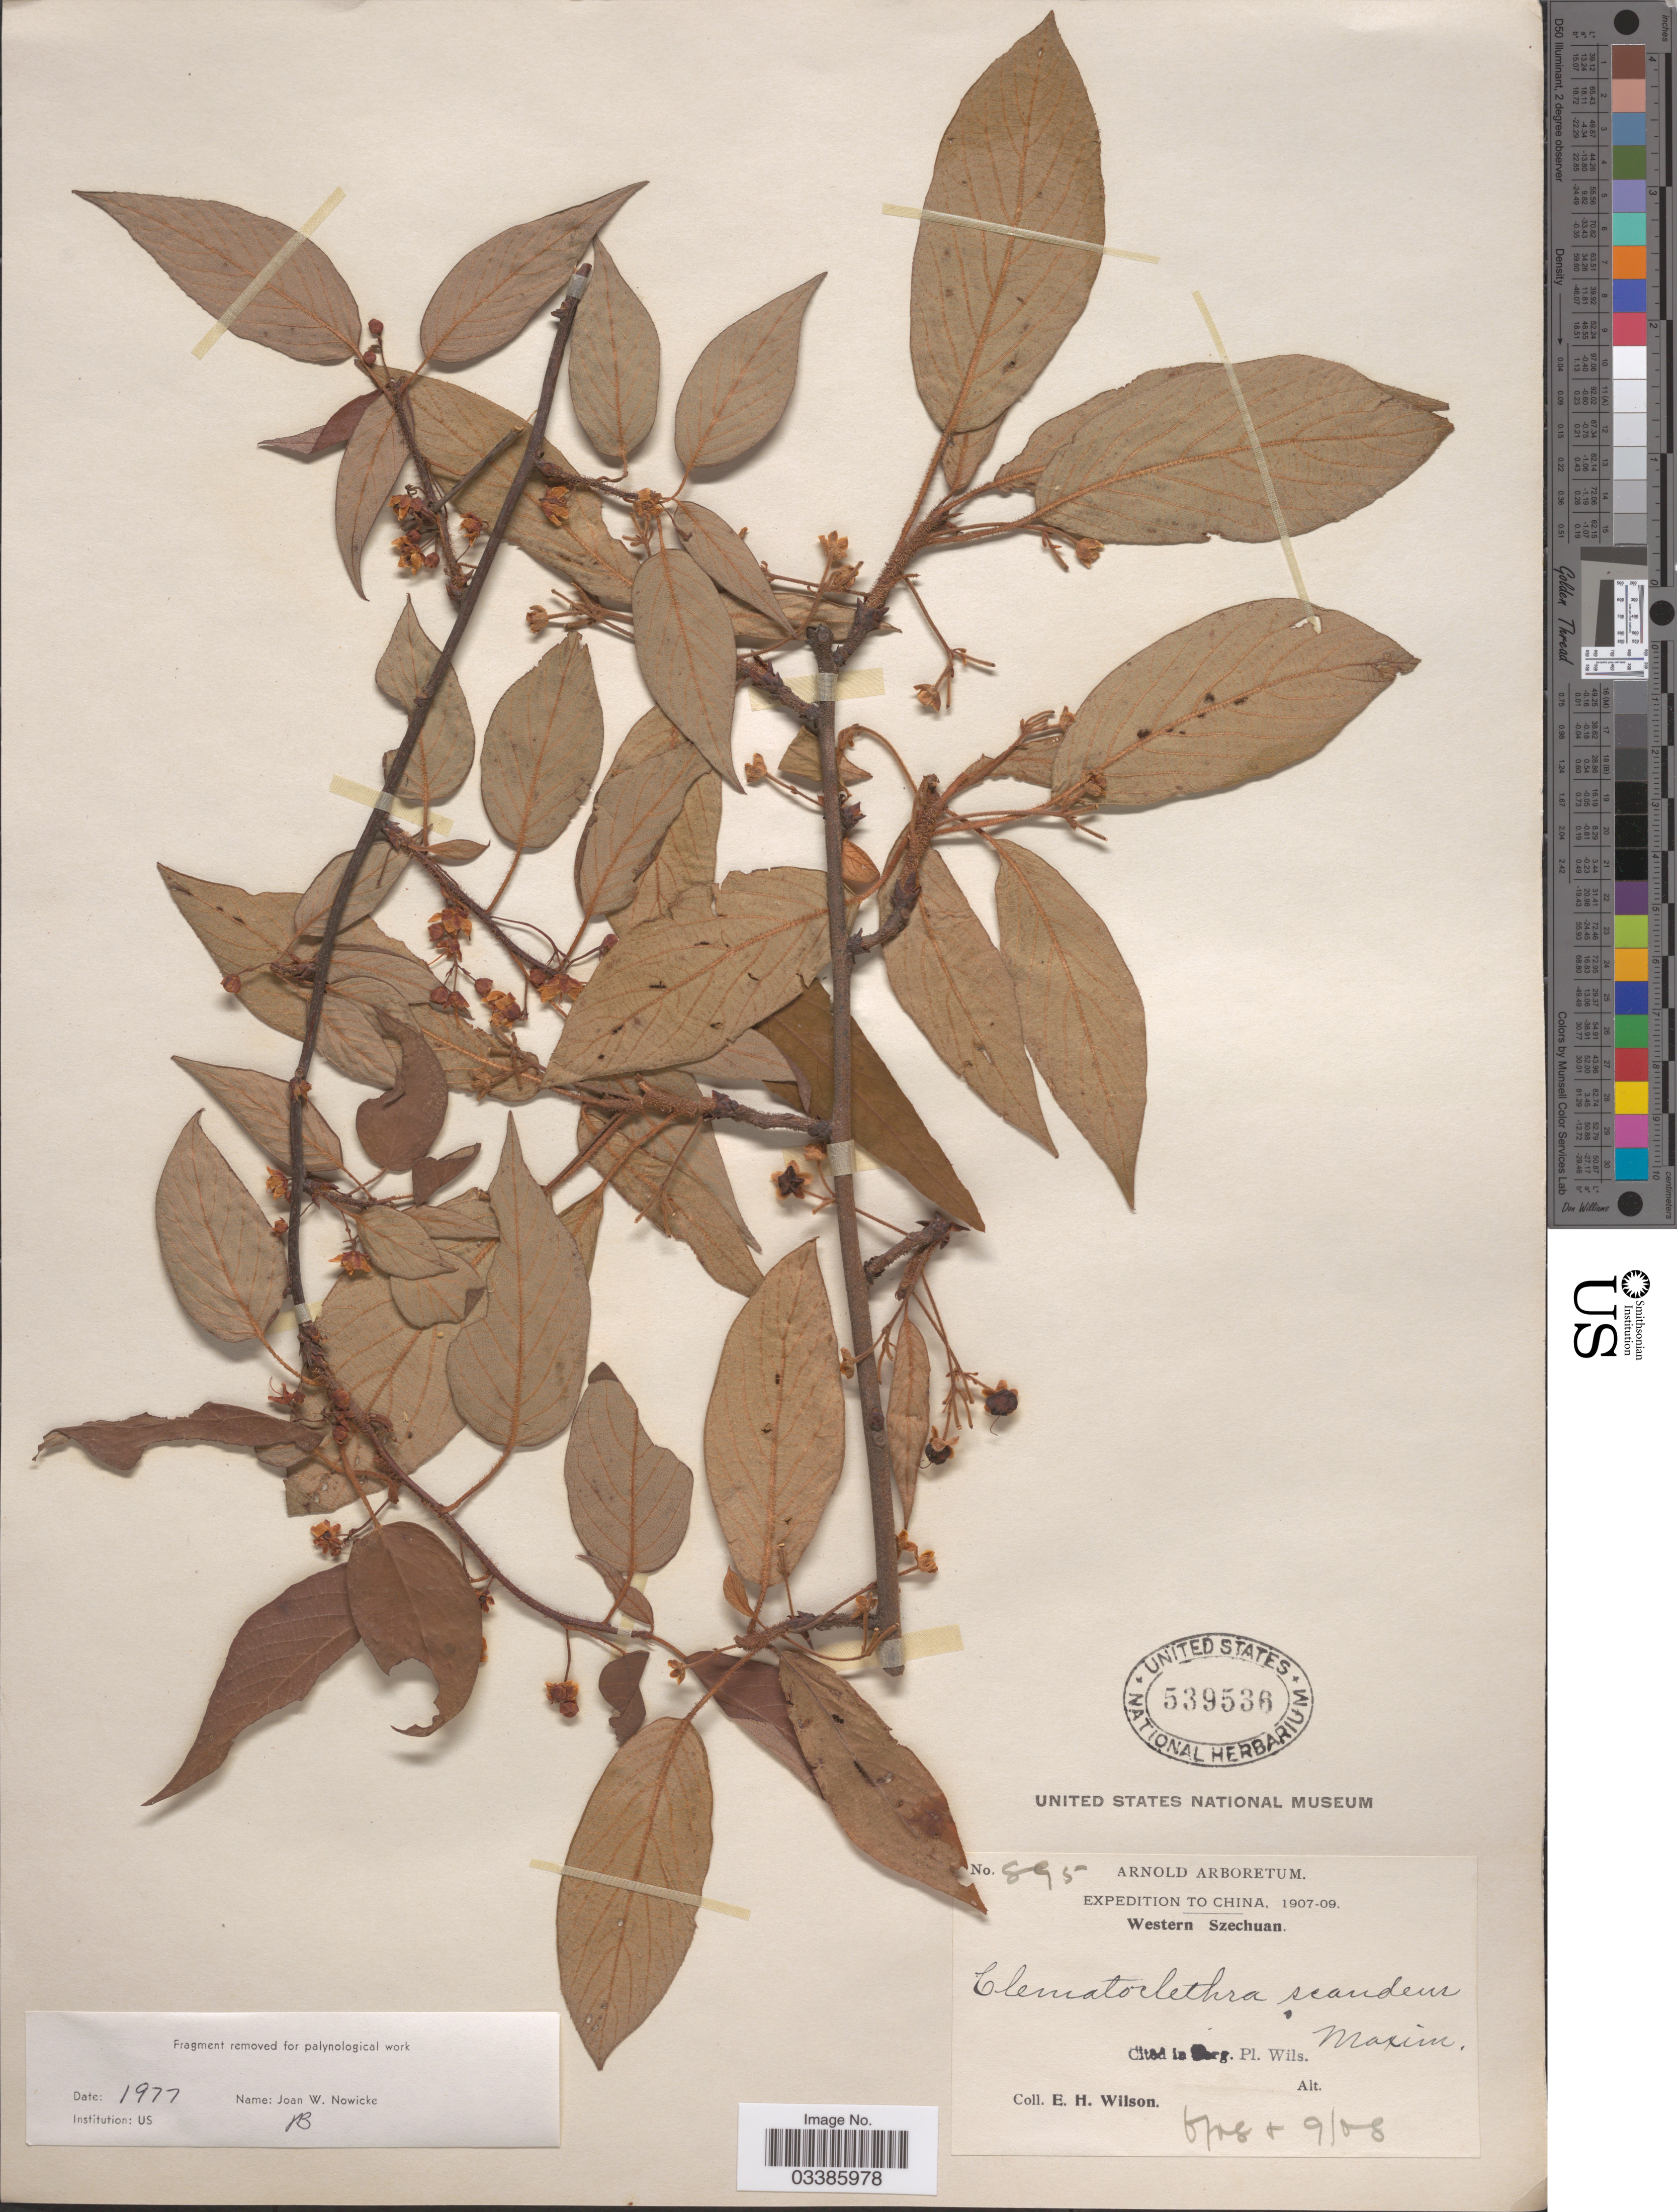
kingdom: Plantae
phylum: Tracheophyta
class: Magnoliopsida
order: Ericales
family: Actinidiaceae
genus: Clematoclethra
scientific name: Clematoclethra scandens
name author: (Franch.) Maxim.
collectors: E. Wilson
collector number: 895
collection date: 1908-06/1908-09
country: China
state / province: Sichuan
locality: Western Szechuan.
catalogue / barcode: US 539536